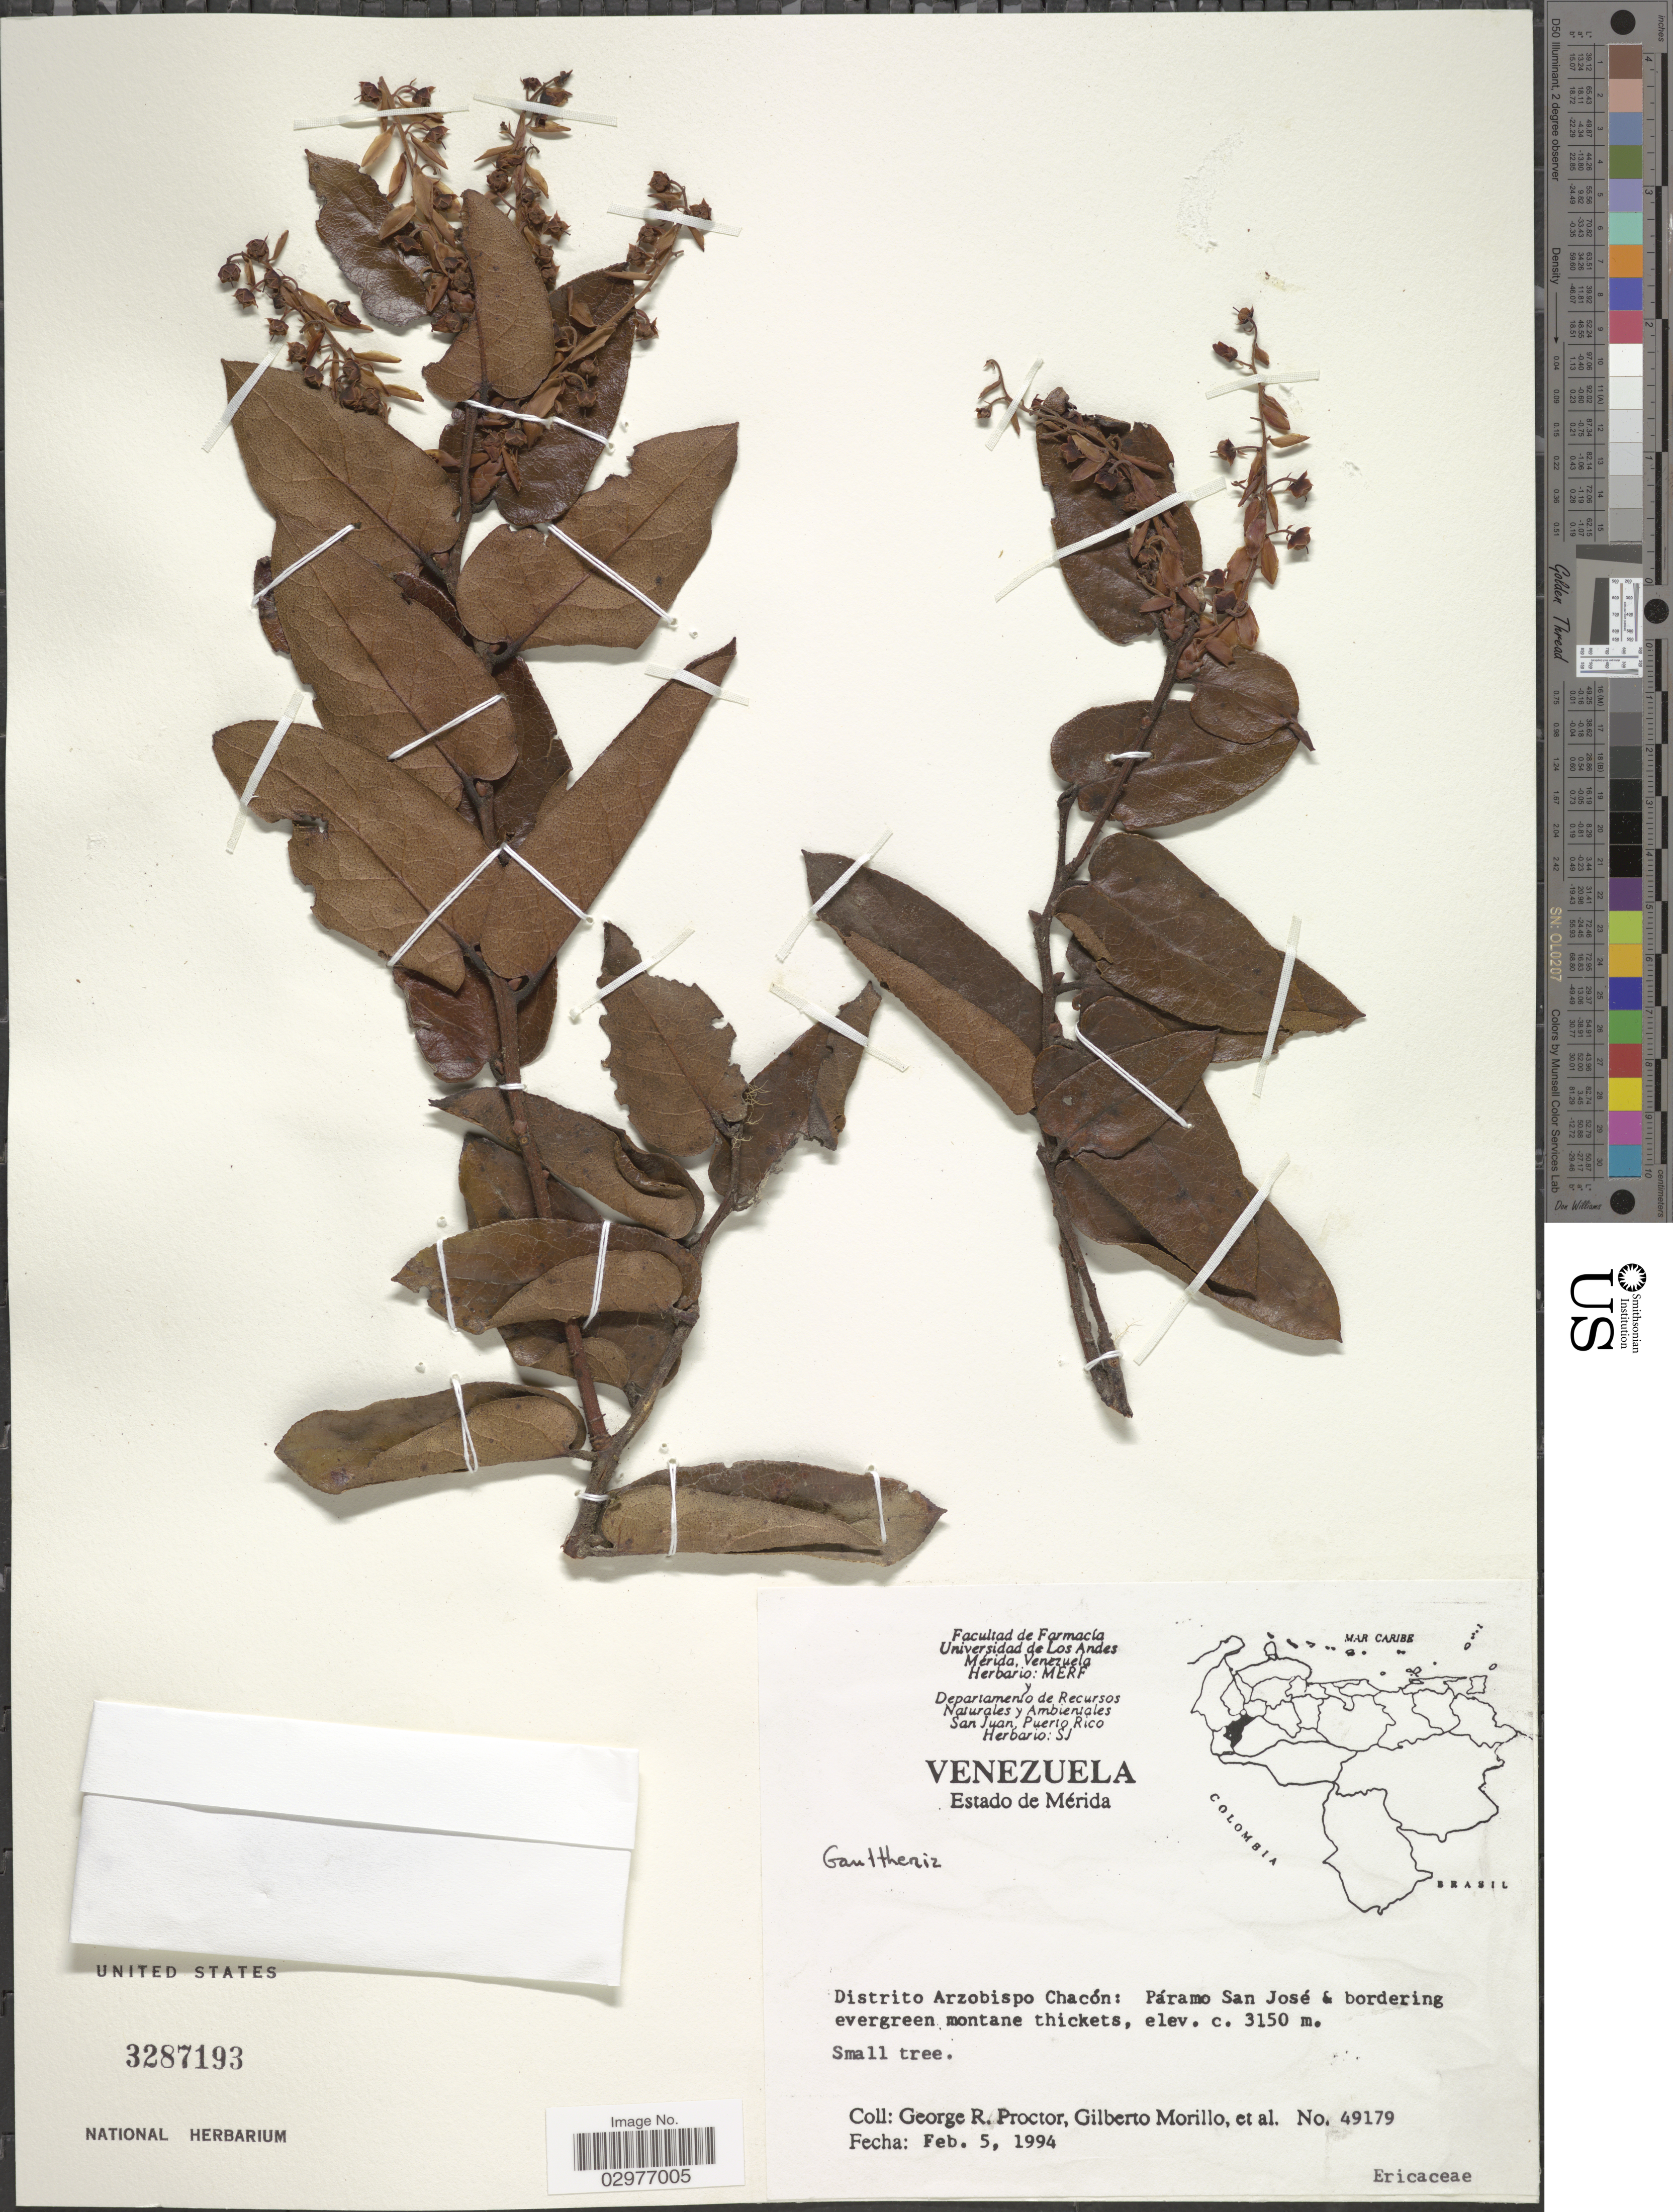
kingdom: Plantae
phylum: Tracheophyta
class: Magnoliopsida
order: Ericales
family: Ericaceae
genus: Gaultheria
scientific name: Gaultheria sp.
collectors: G. R. Proctor, G. N. Morillo & et al.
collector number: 49179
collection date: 1994-02-05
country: Venezuela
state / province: Mérida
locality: Estado de Mérida. Distrito Arzobispo Chacón: Páramo San José & bordering evergreen montane thickets.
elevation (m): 3150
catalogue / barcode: US 3287193